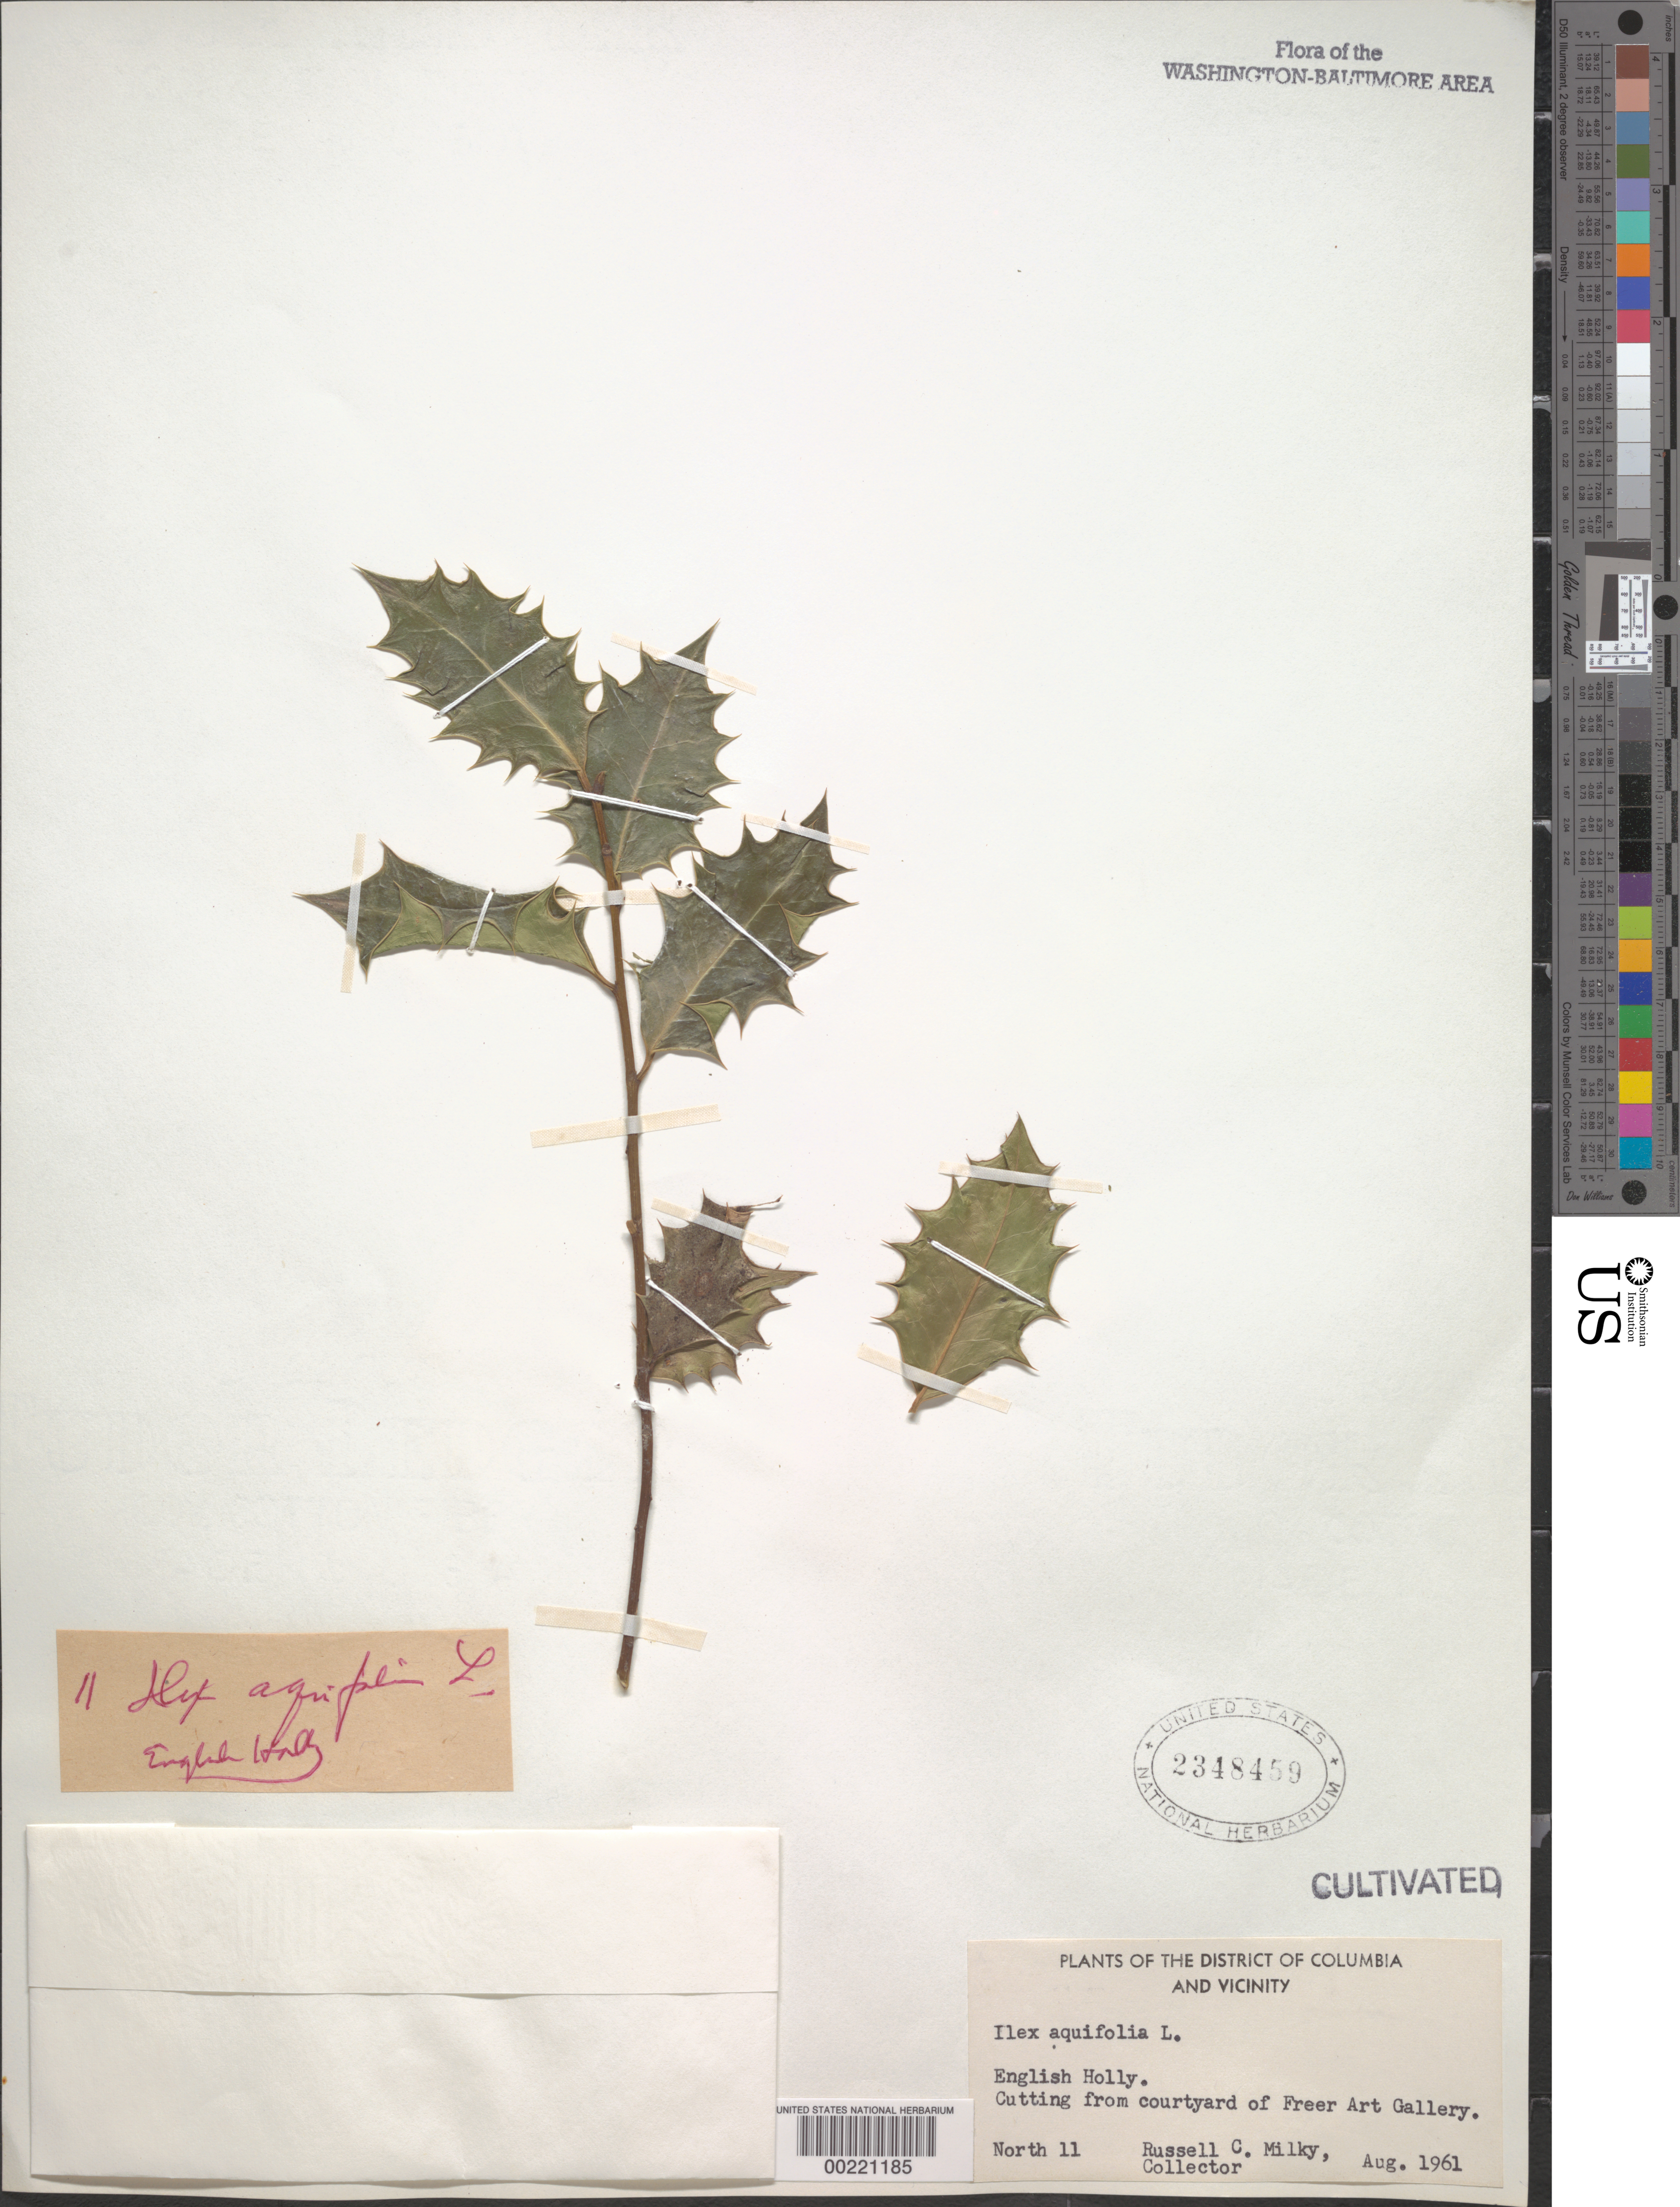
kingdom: Plantae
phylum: Tracheophyta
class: Magnoliopsida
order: Aquifoliales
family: Aquifoliaceae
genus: Ilex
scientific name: Ilex aquifolium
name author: L.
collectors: R. Milky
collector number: North 11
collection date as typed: Aug 1961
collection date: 1961-08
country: United States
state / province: District of Columbia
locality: Courtyard of Freer Art Gallery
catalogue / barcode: US 2348459